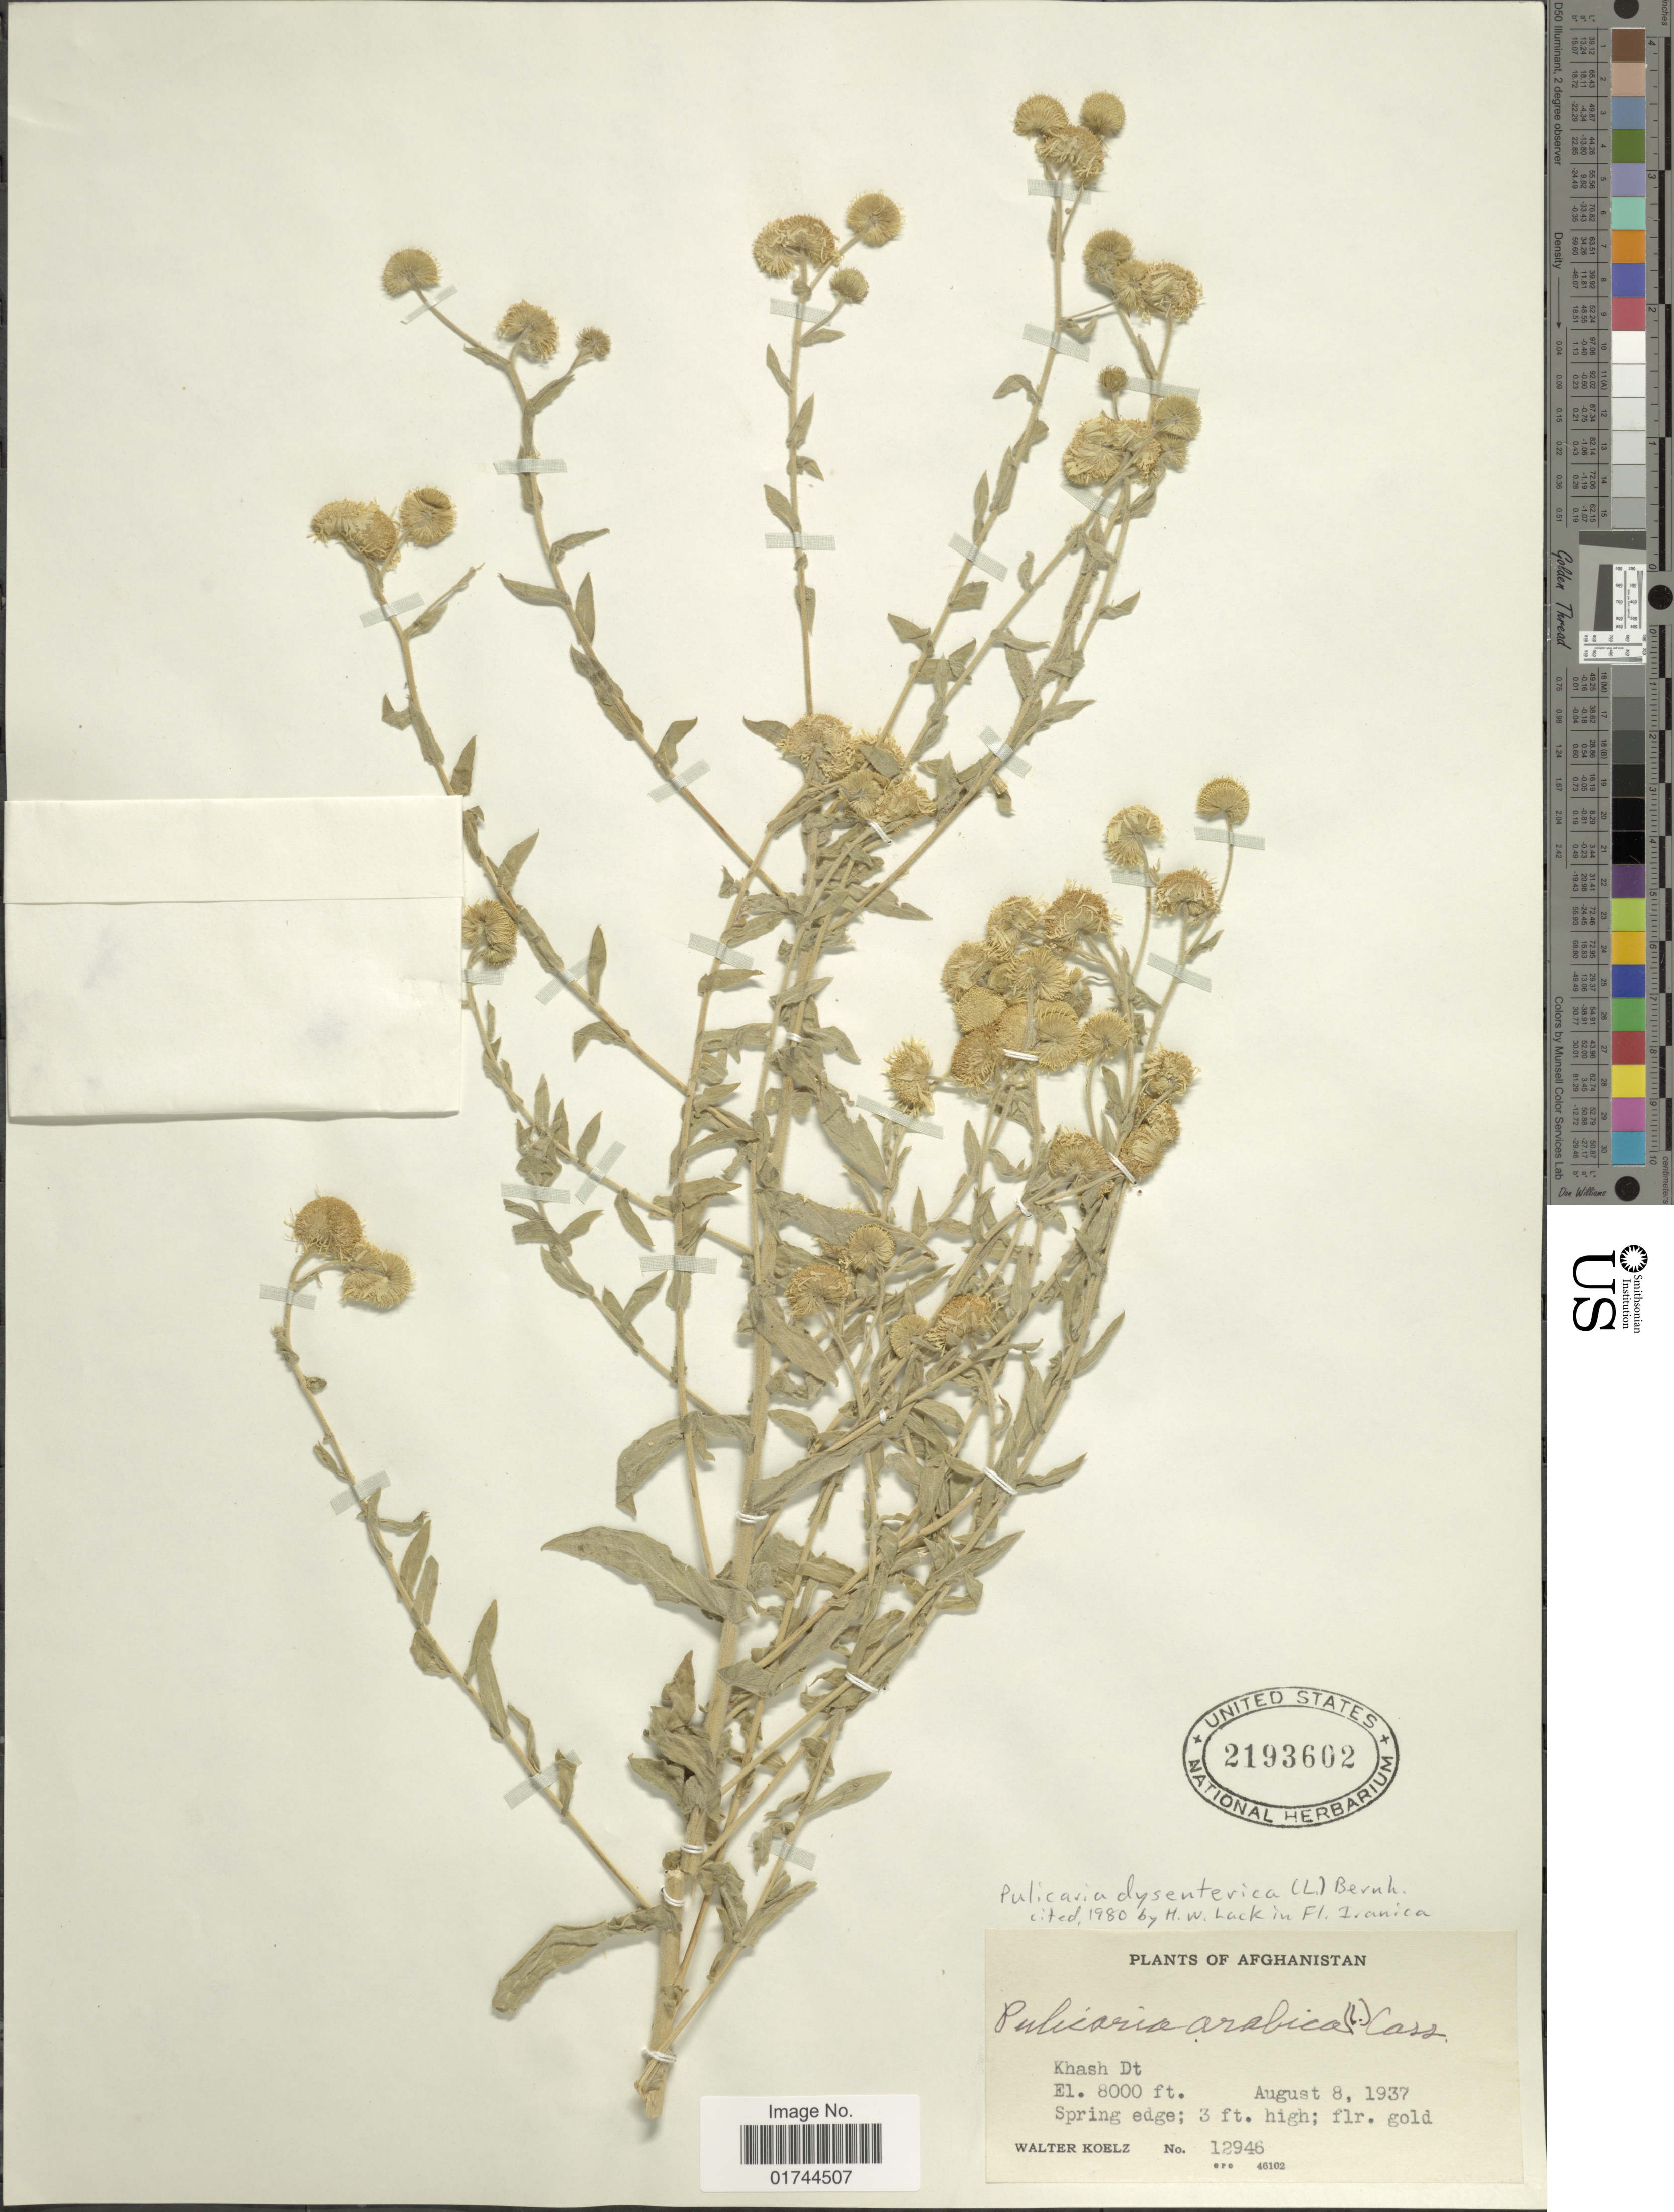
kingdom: Plantae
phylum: Tracheophyta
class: Magnoliopsida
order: Asterales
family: Asteraceae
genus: Pulicaria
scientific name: Pulicaria dysenterica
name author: (L.) Bernh.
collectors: W. N. Koelz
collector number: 12946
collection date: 1937-08-08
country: Afghanistan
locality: Khash Dt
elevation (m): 2438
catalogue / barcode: US 2193602